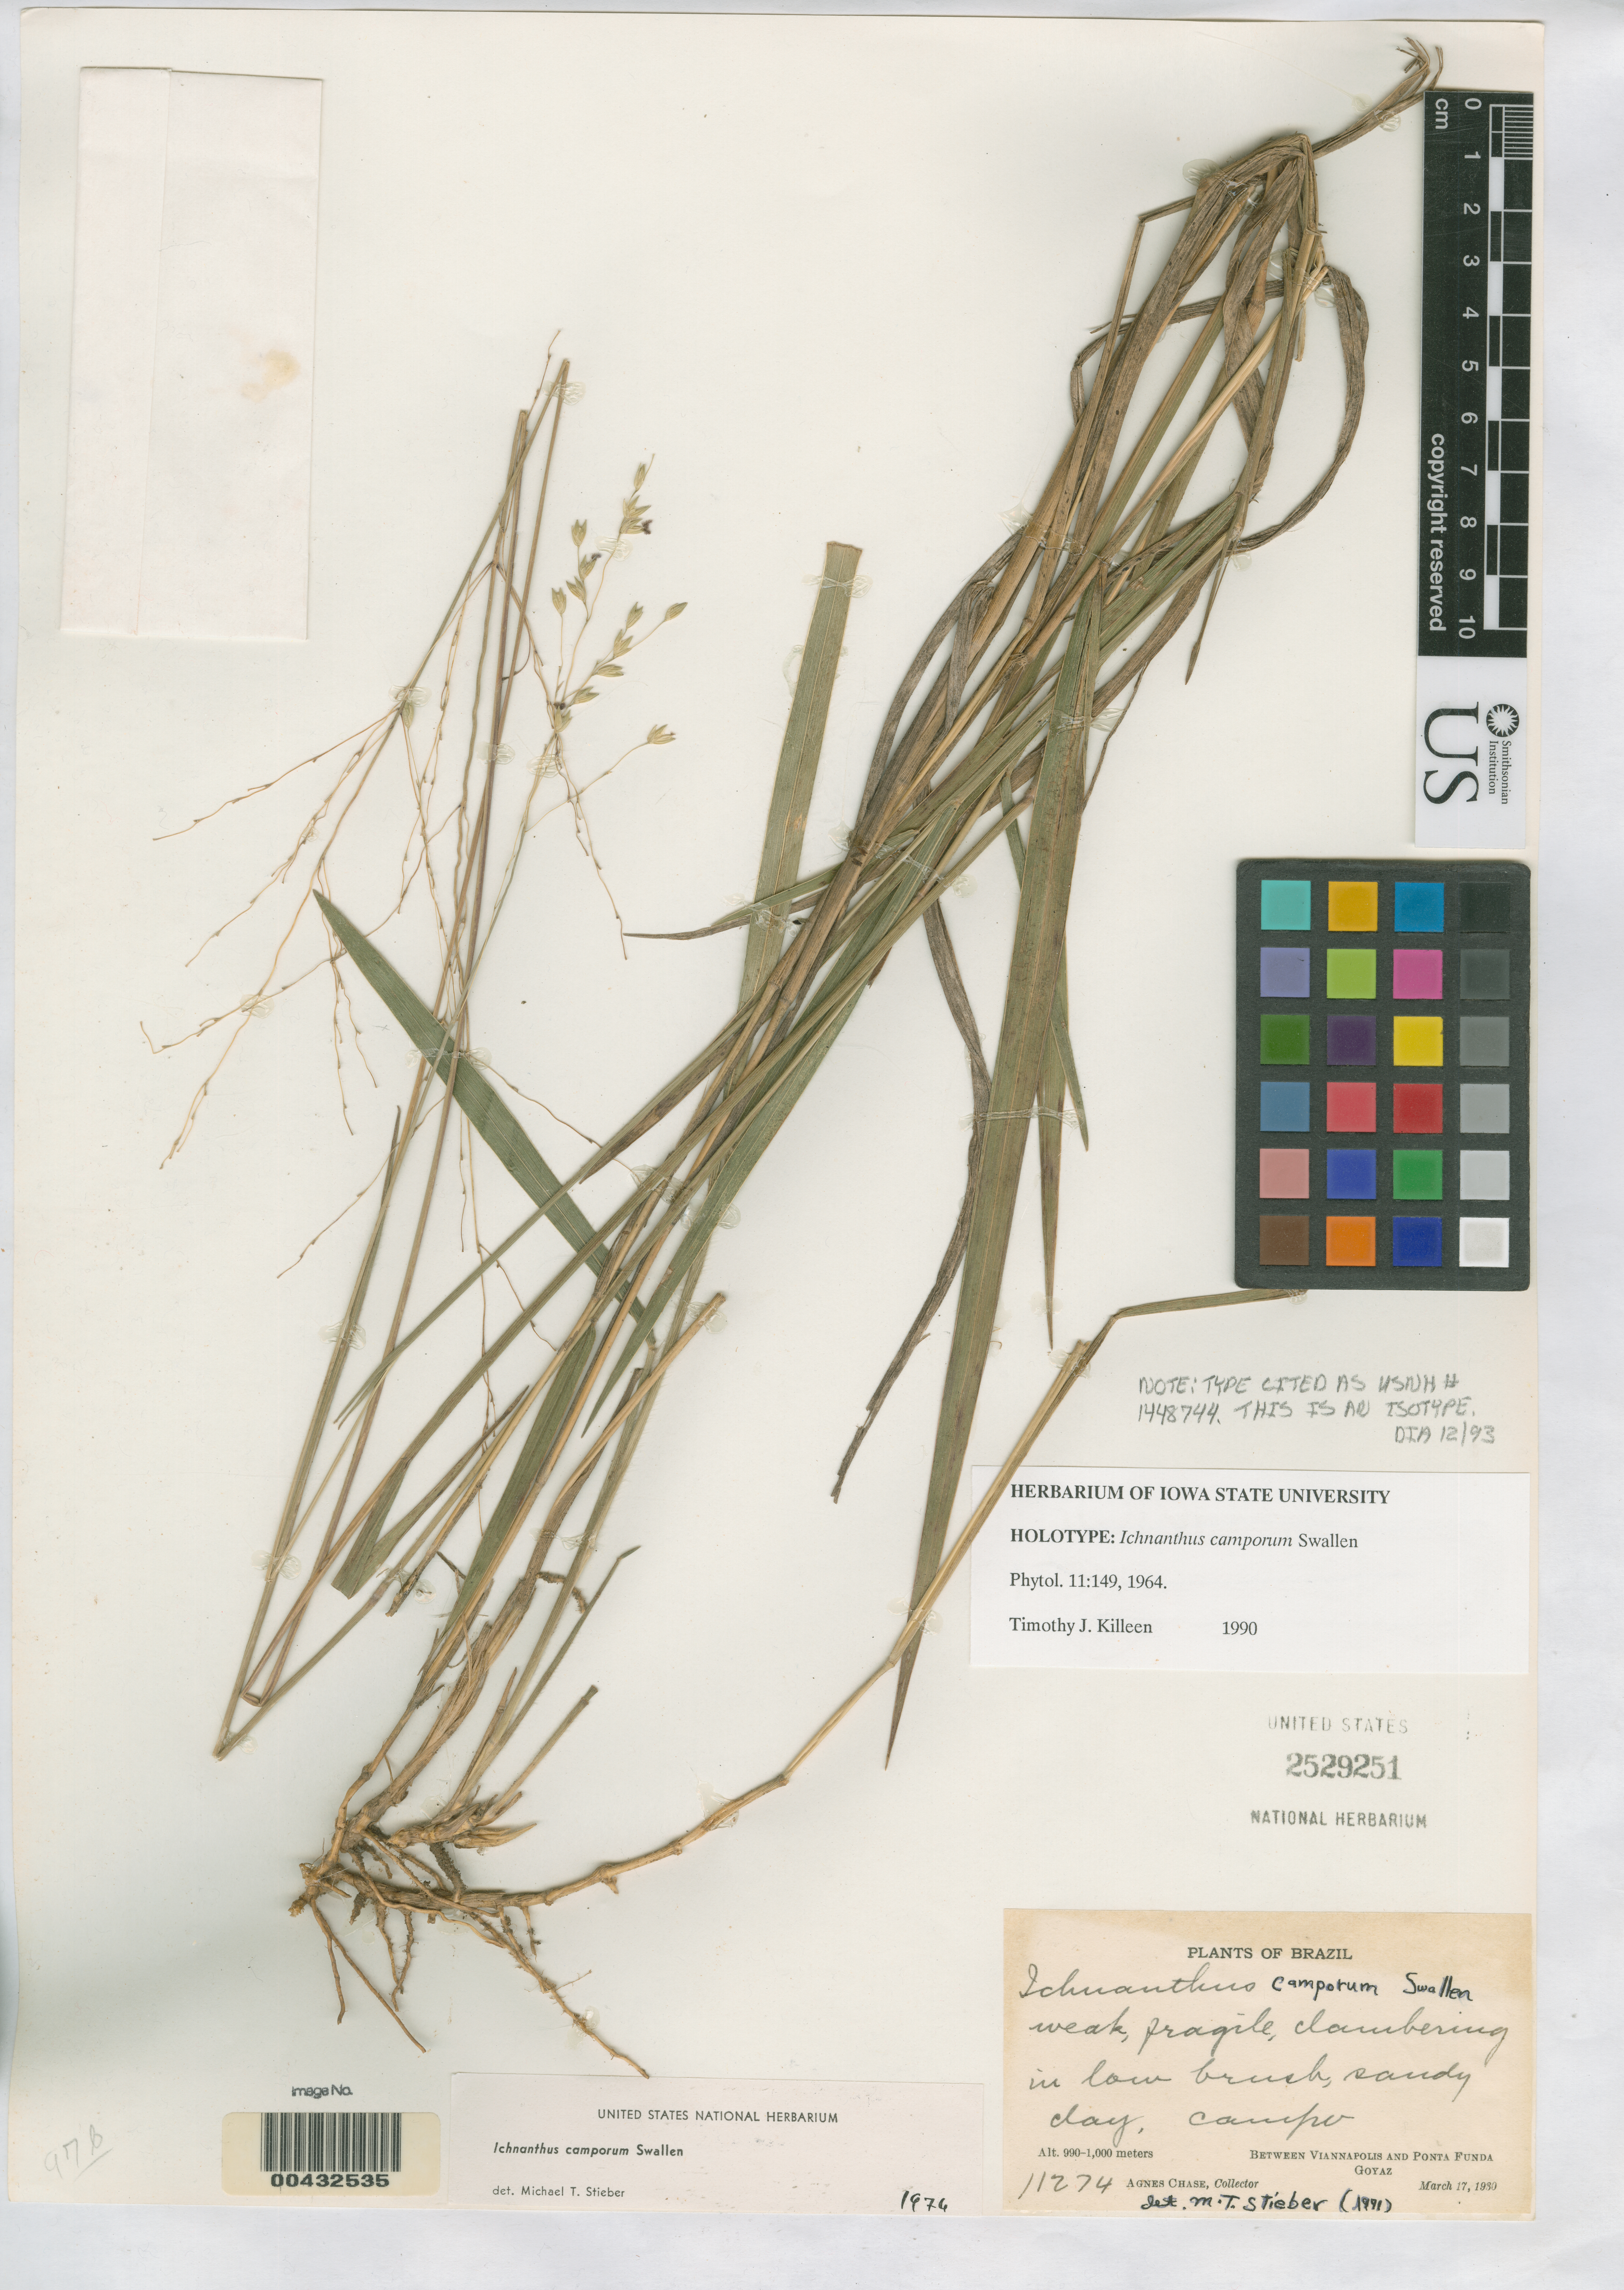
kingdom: Plantae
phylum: Tracheophyta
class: Liliopsida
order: Poales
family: Poaceae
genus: Ichnanthus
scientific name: Ichnanthus camporum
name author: Swallen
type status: Isotype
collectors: A. Chase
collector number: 11274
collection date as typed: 17 Mar 1930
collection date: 1930-03-17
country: Brazil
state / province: Goiás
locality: Between Viannapolis & Ponta Funda.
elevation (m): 990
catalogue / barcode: US 2529251